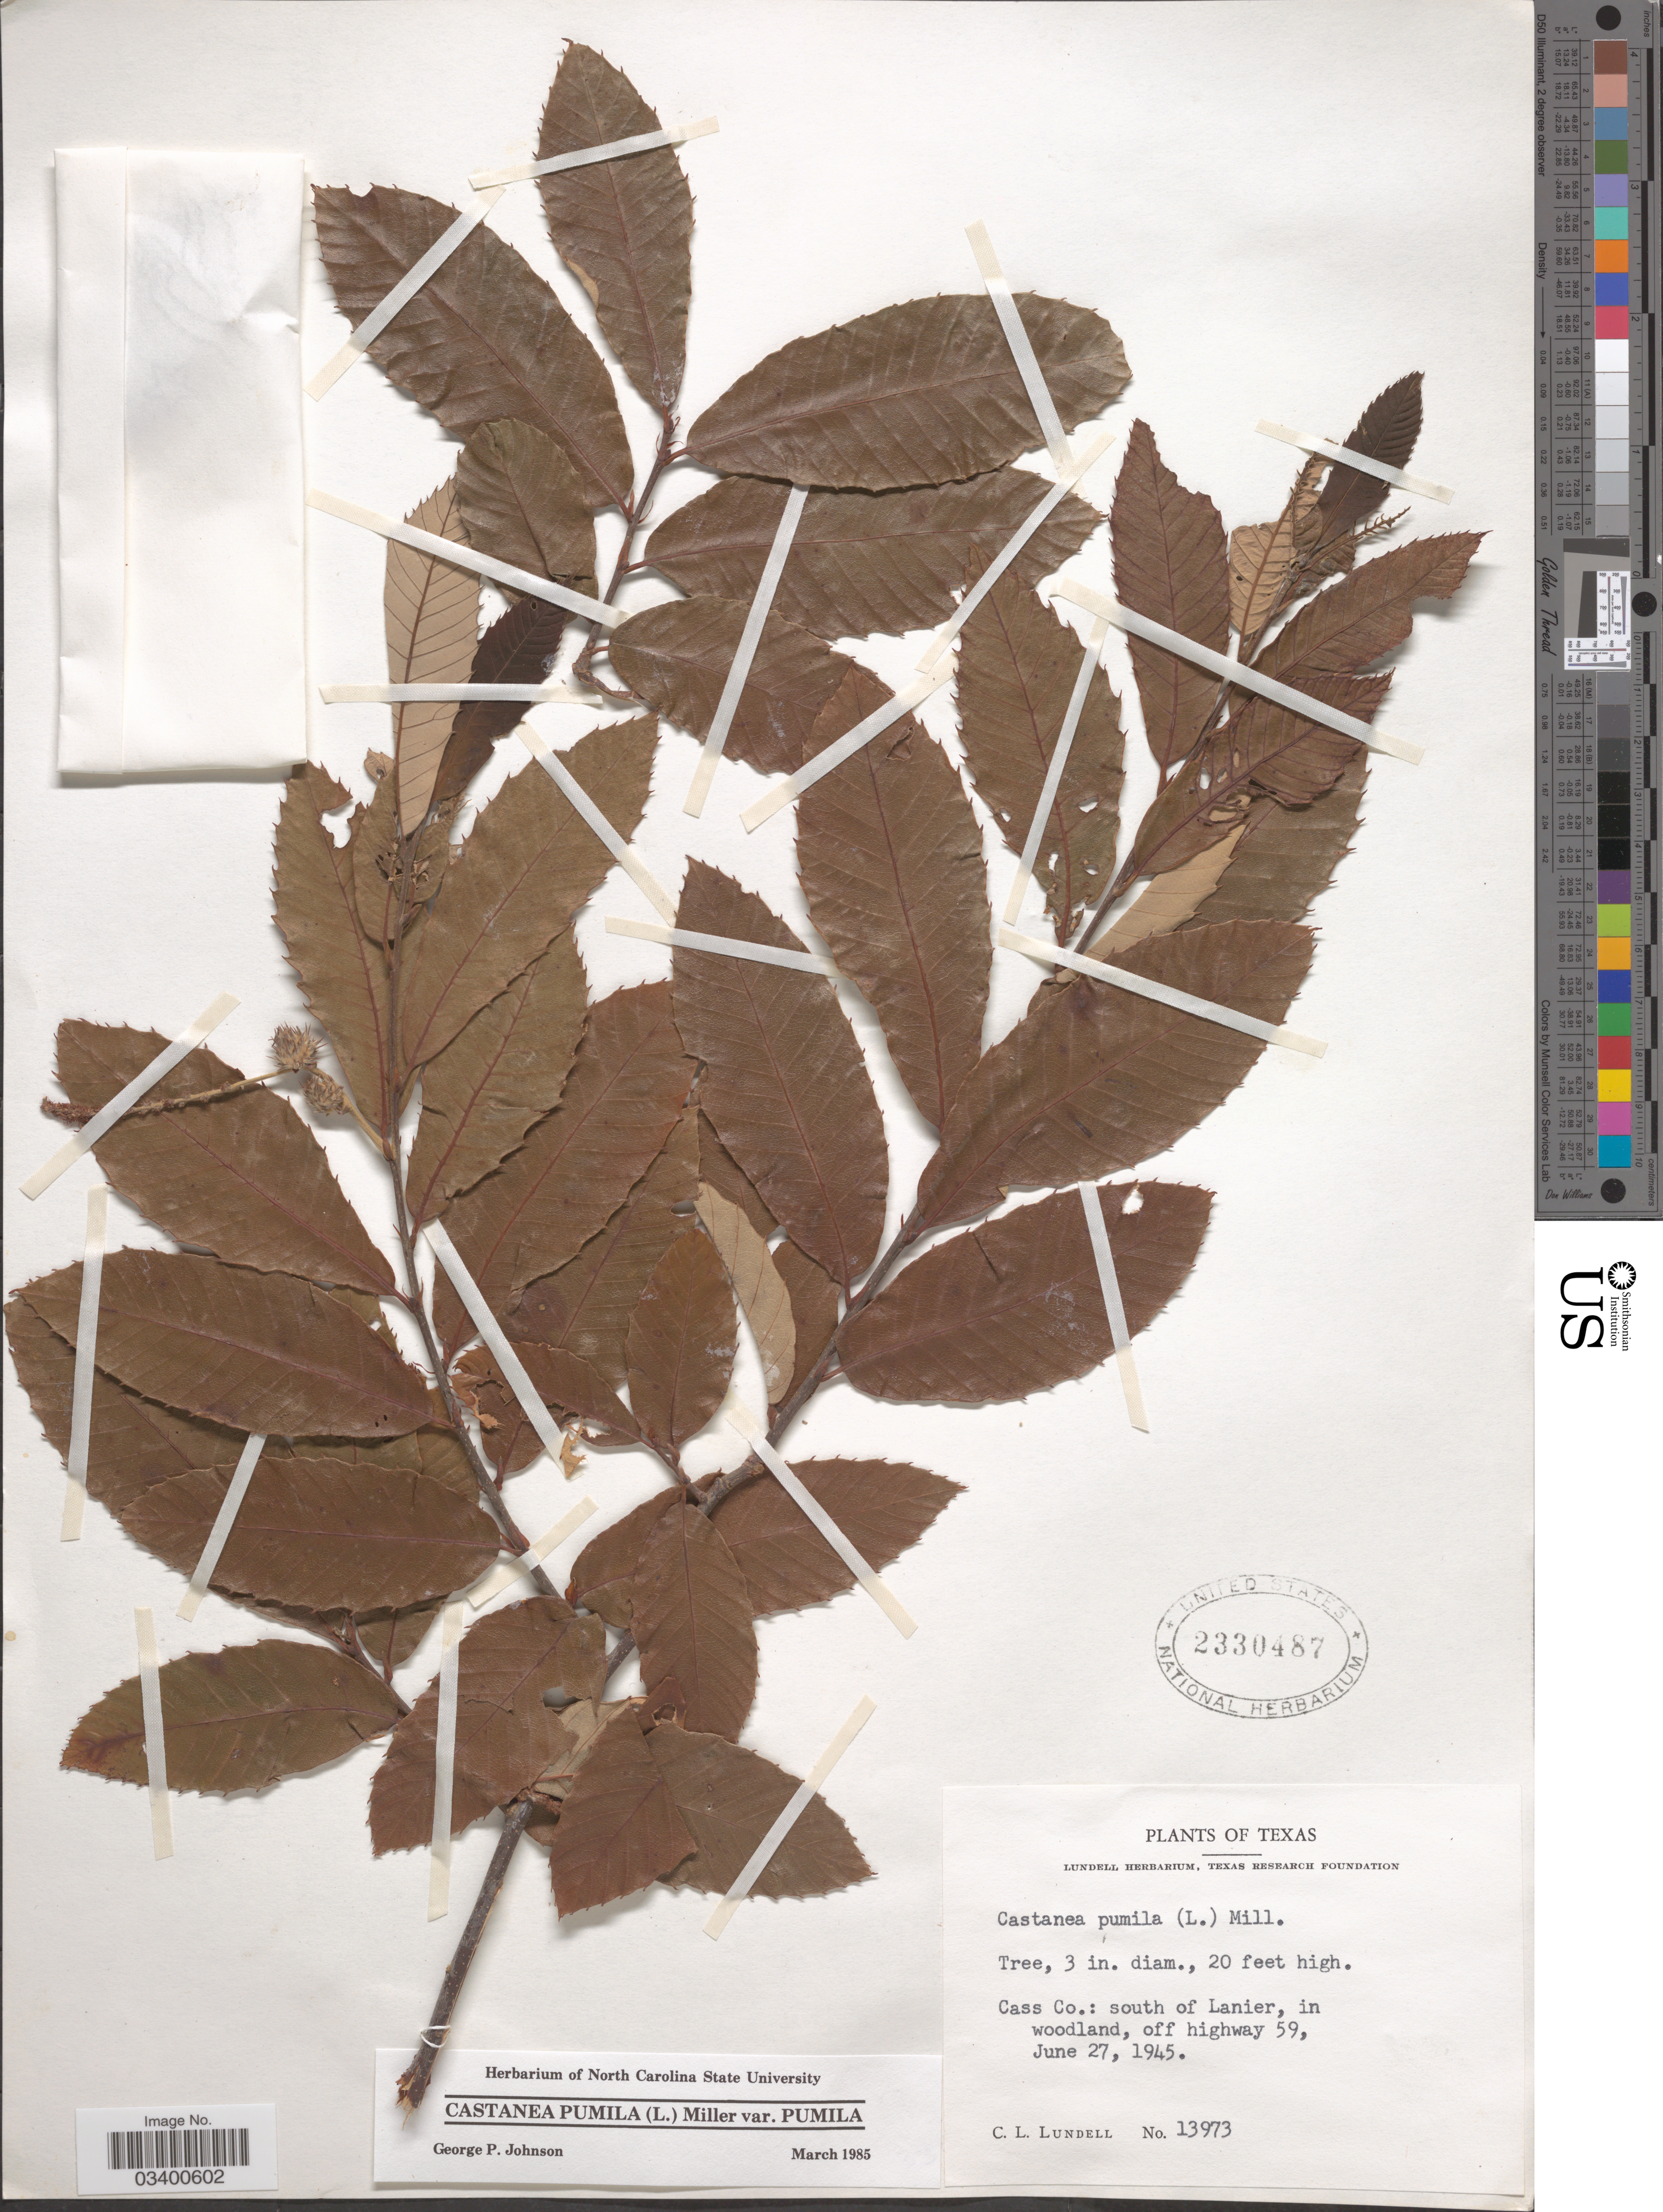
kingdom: Plantae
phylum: Tracheophyta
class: Magnoliopsida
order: Fagales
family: Fagaceae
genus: Castanea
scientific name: Castanea pumila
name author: (L.) Mill.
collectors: C. L. Lundell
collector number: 13973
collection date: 1945-06-27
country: United States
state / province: Texas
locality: Cass Co.: south of Lanier, in woodland, off highway 59.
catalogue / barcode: US 2330487